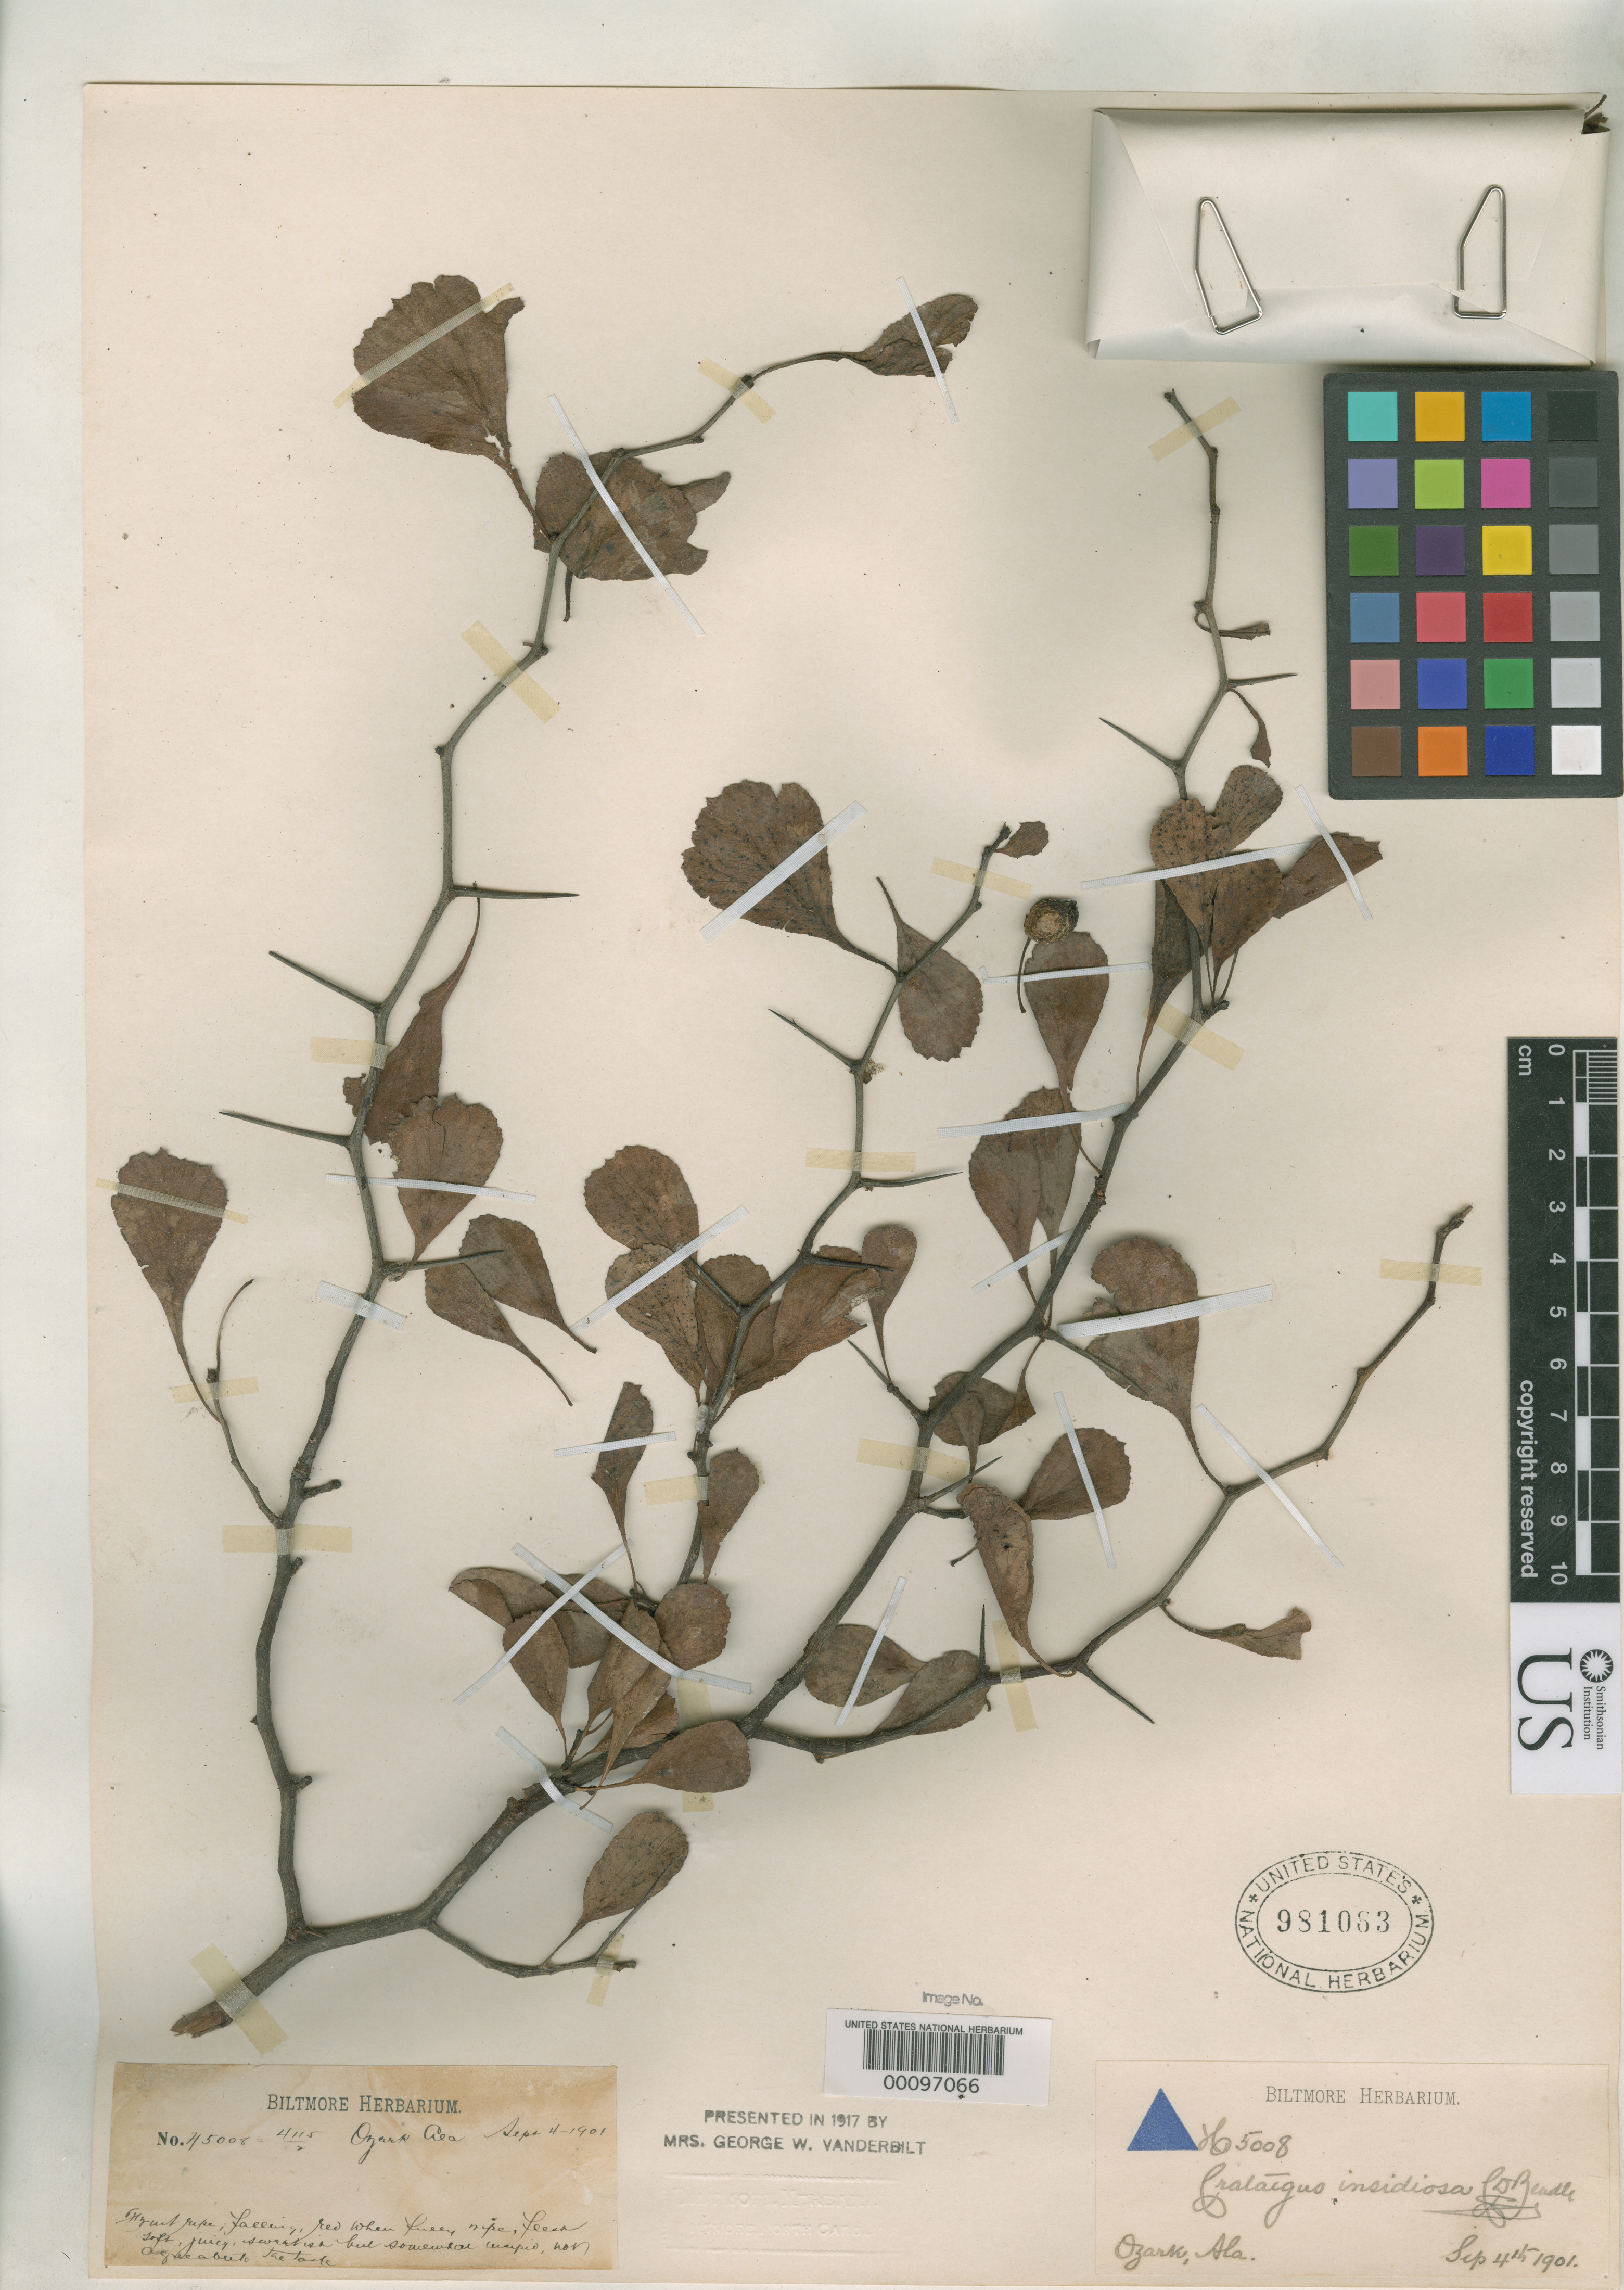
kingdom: Plantae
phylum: Tracheophyta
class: Magnoliopsida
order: Rosales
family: Rosaceae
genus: Crataegus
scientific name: Crataegus insidiosa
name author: Beadle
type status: Syntype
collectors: ex herb. Biltmore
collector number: B 5008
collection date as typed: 04 Sep 1901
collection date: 1901-09-04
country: United States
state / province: Alabama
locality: Ozark.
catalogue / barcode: US 981063